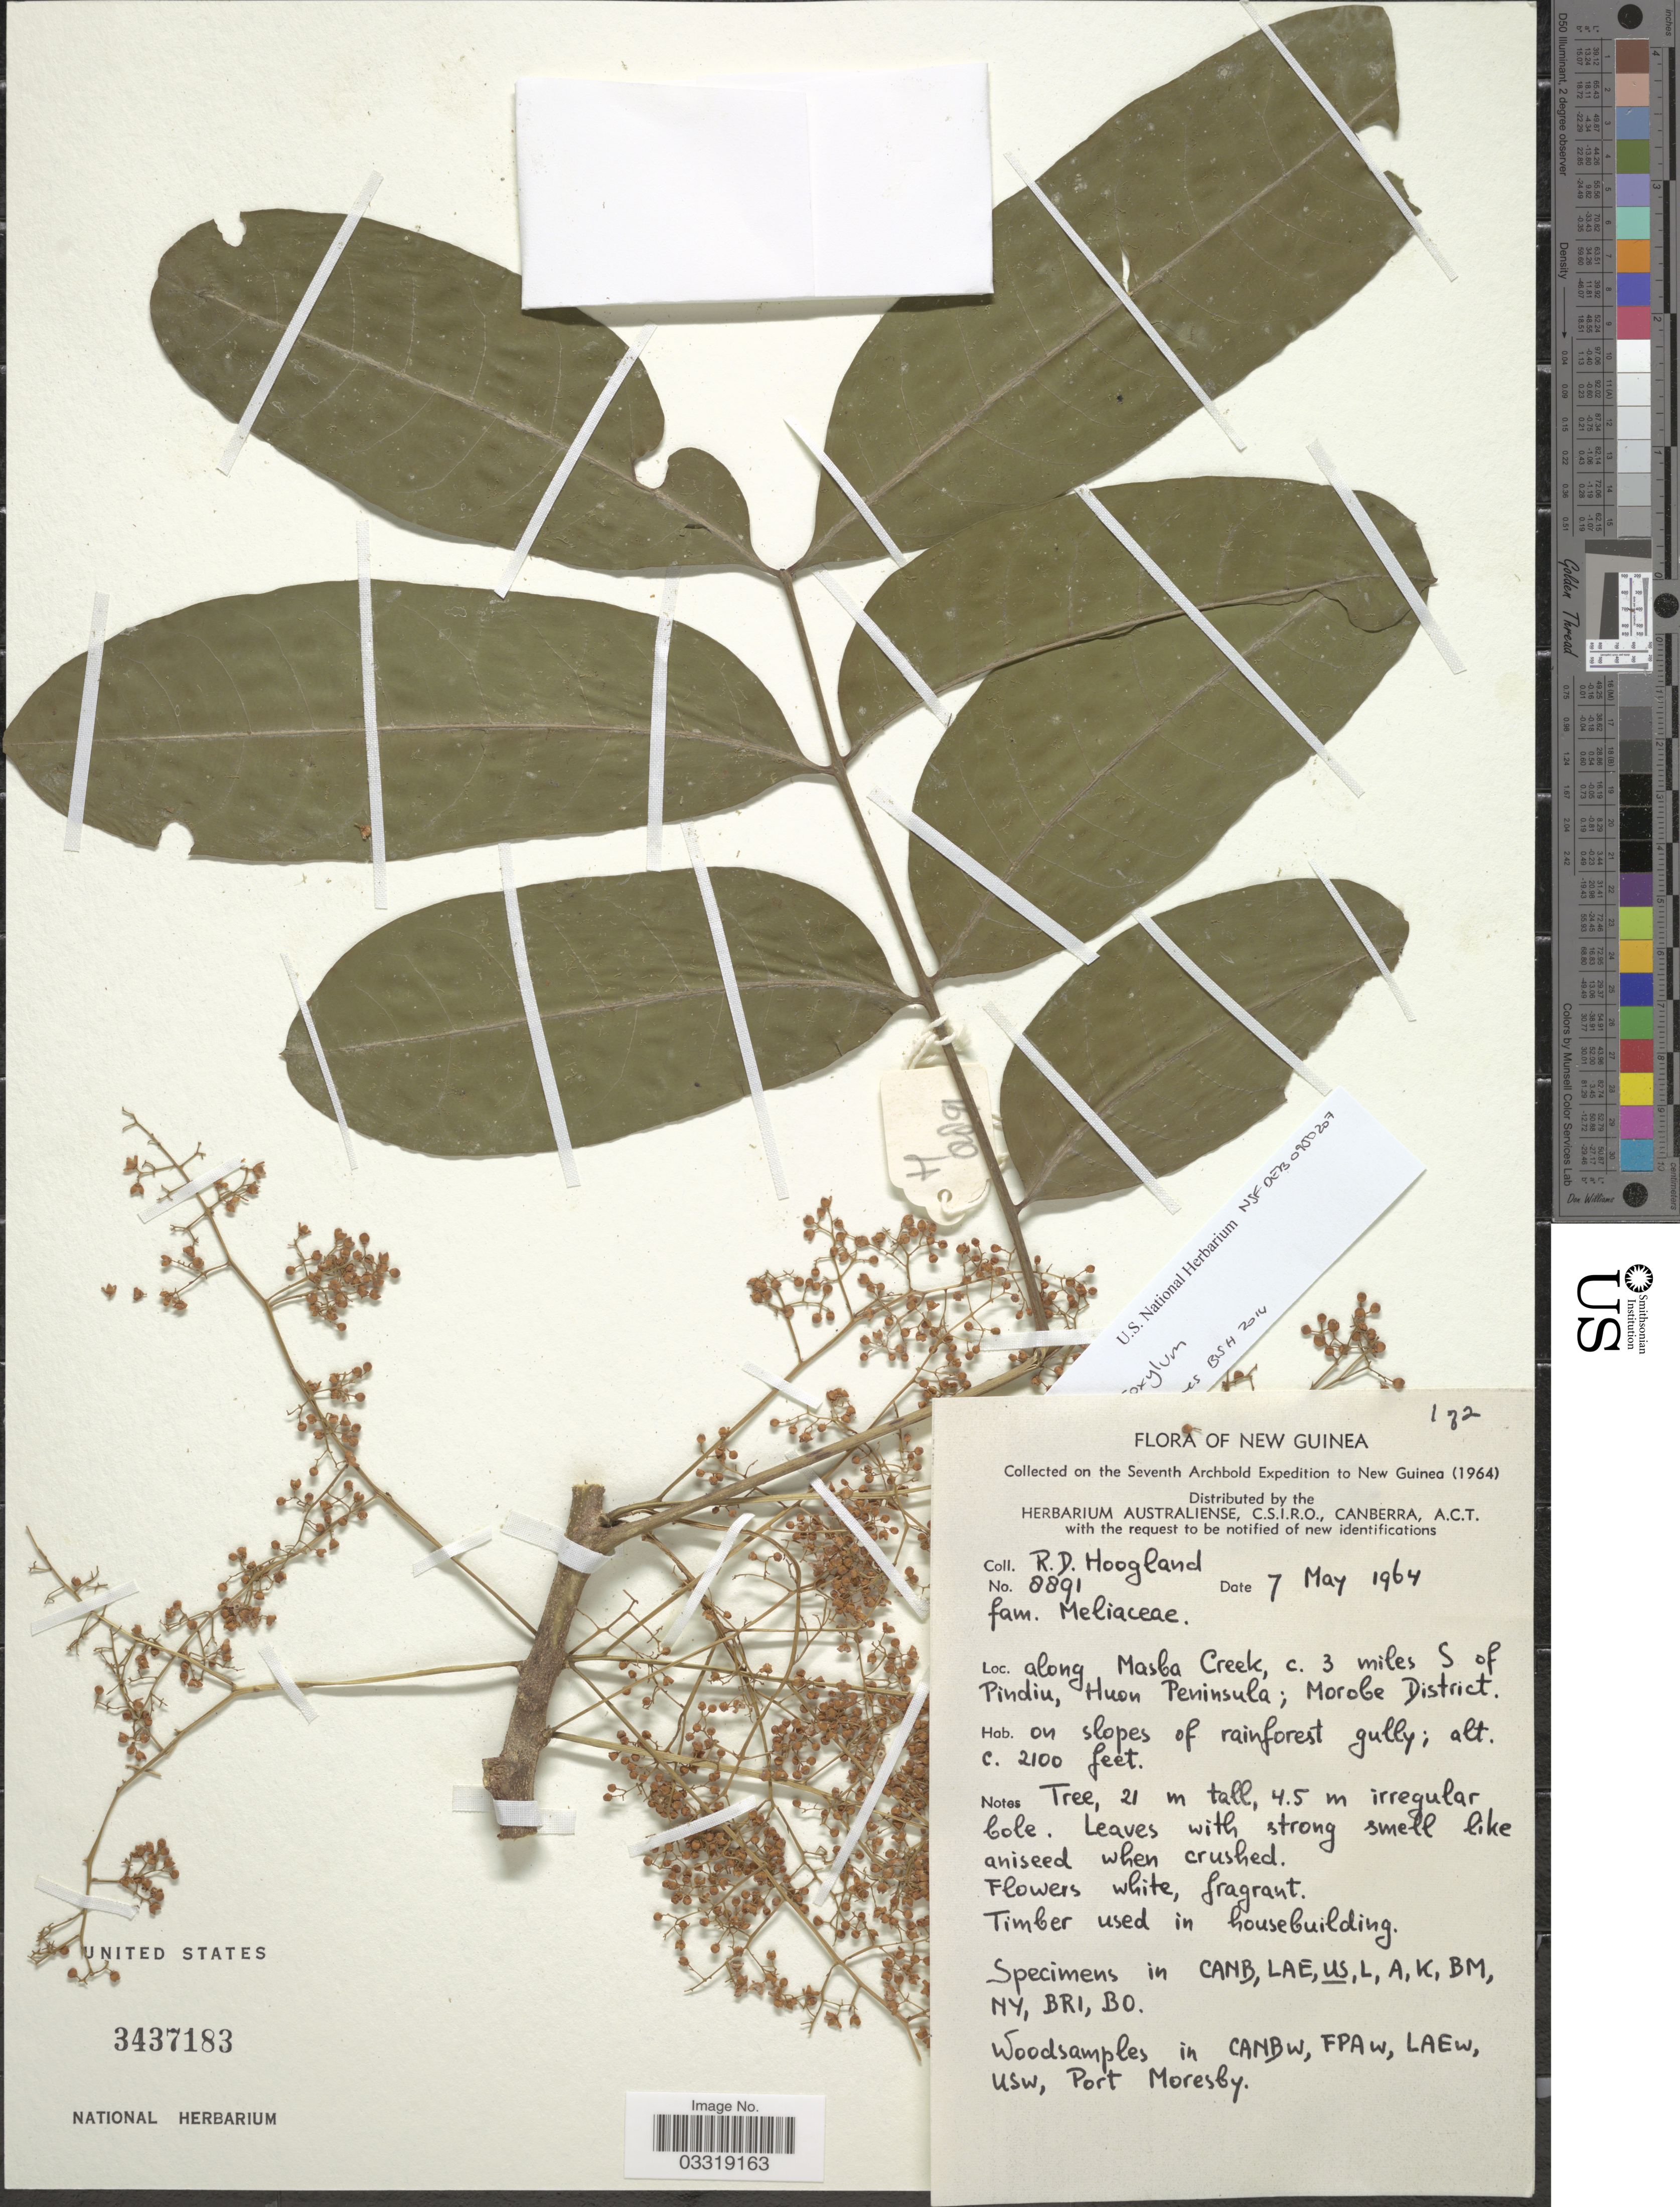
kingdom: Plantae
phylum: Tracheophyta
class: Magnoliopsida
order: Sapindales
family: Meliaceae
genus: Didymocheton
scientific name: Didymocheton papuanus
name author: (Merr. & L.M. Perry) Mabb.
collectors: R. D. Hoogland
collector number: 8891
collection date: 1964-05-07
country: Papua New Guinea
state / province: Morobe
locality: Along Masba Creek, c. 3 miles S of Pindiu, Huon Peninsula; Morobe District.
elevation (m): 640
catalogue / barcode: US 3437183